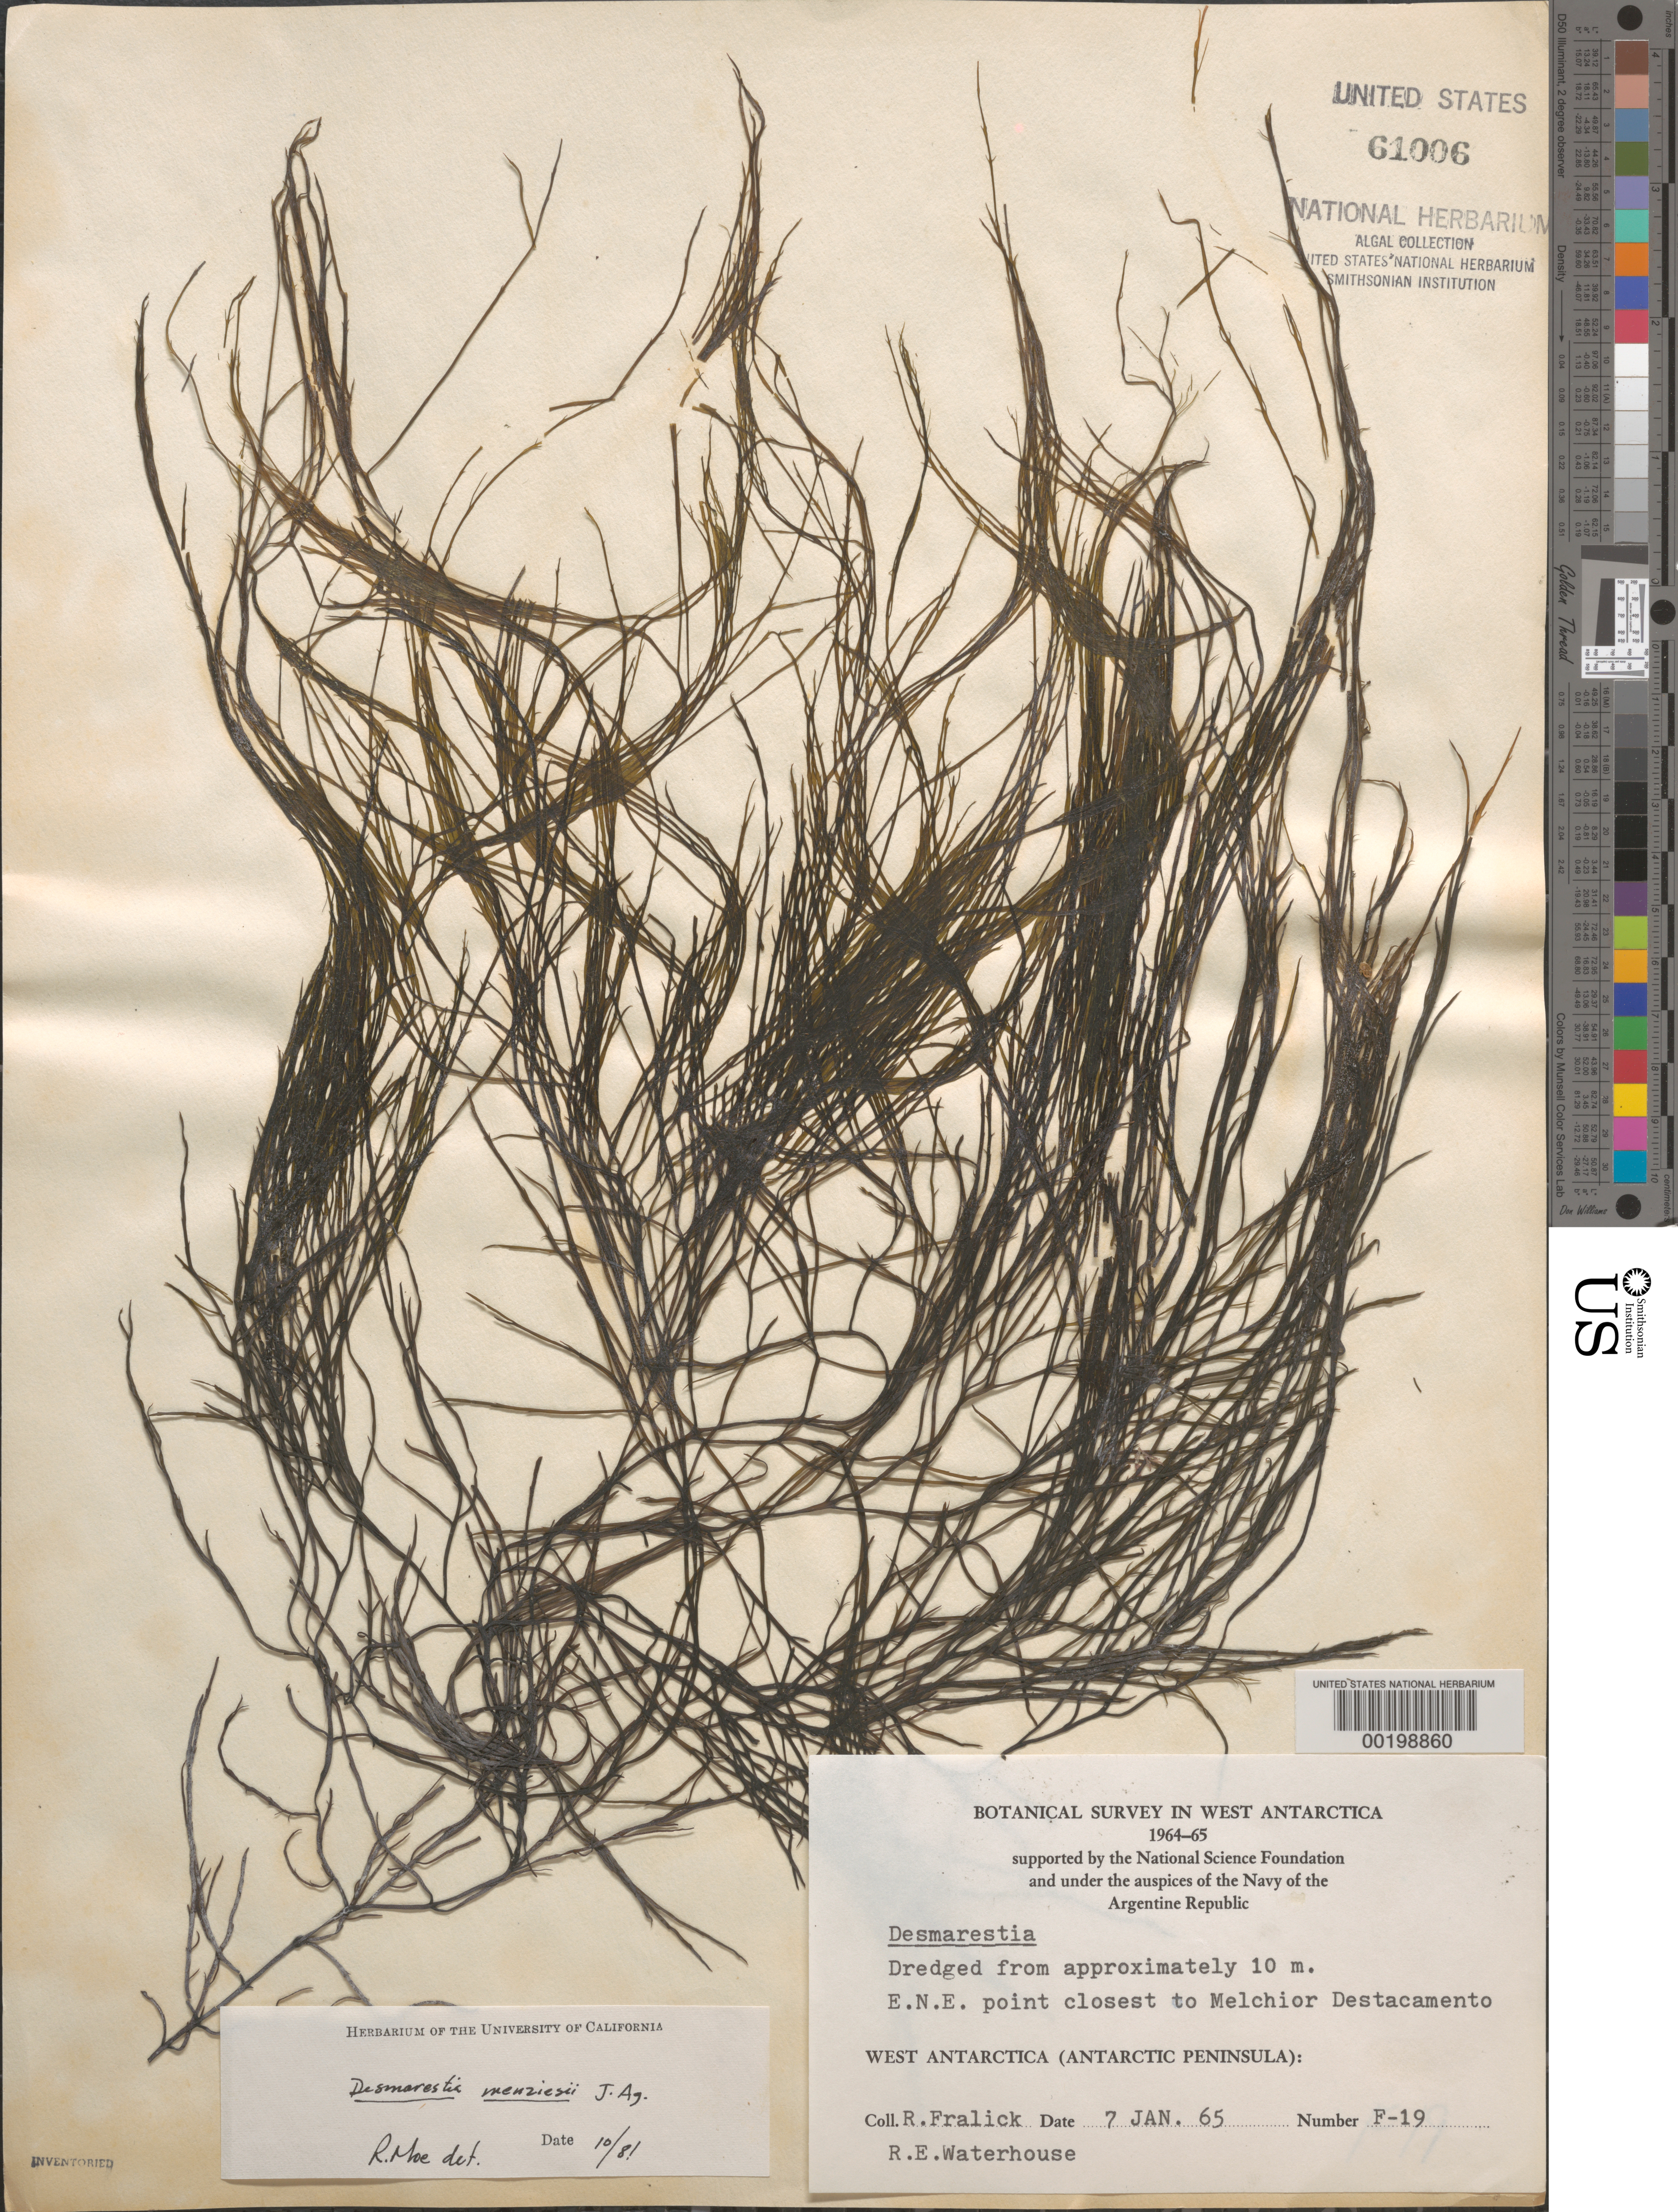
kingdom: Chromista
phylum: Ochrophyta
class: Phaeophyceae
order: Desmarestiales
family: Desmarestiaceae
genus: Desmarestia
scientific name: Desmarestia menziesii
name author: J. Agardh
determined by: Moe, R. L.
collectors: R. Fralick & R. Waterhouse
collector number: F-19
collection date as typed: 07 Jan 1965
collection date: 1965-01-07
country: Antarctica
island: Melchior Islands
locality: Near Melchior Destacamento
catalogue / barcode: US 61006